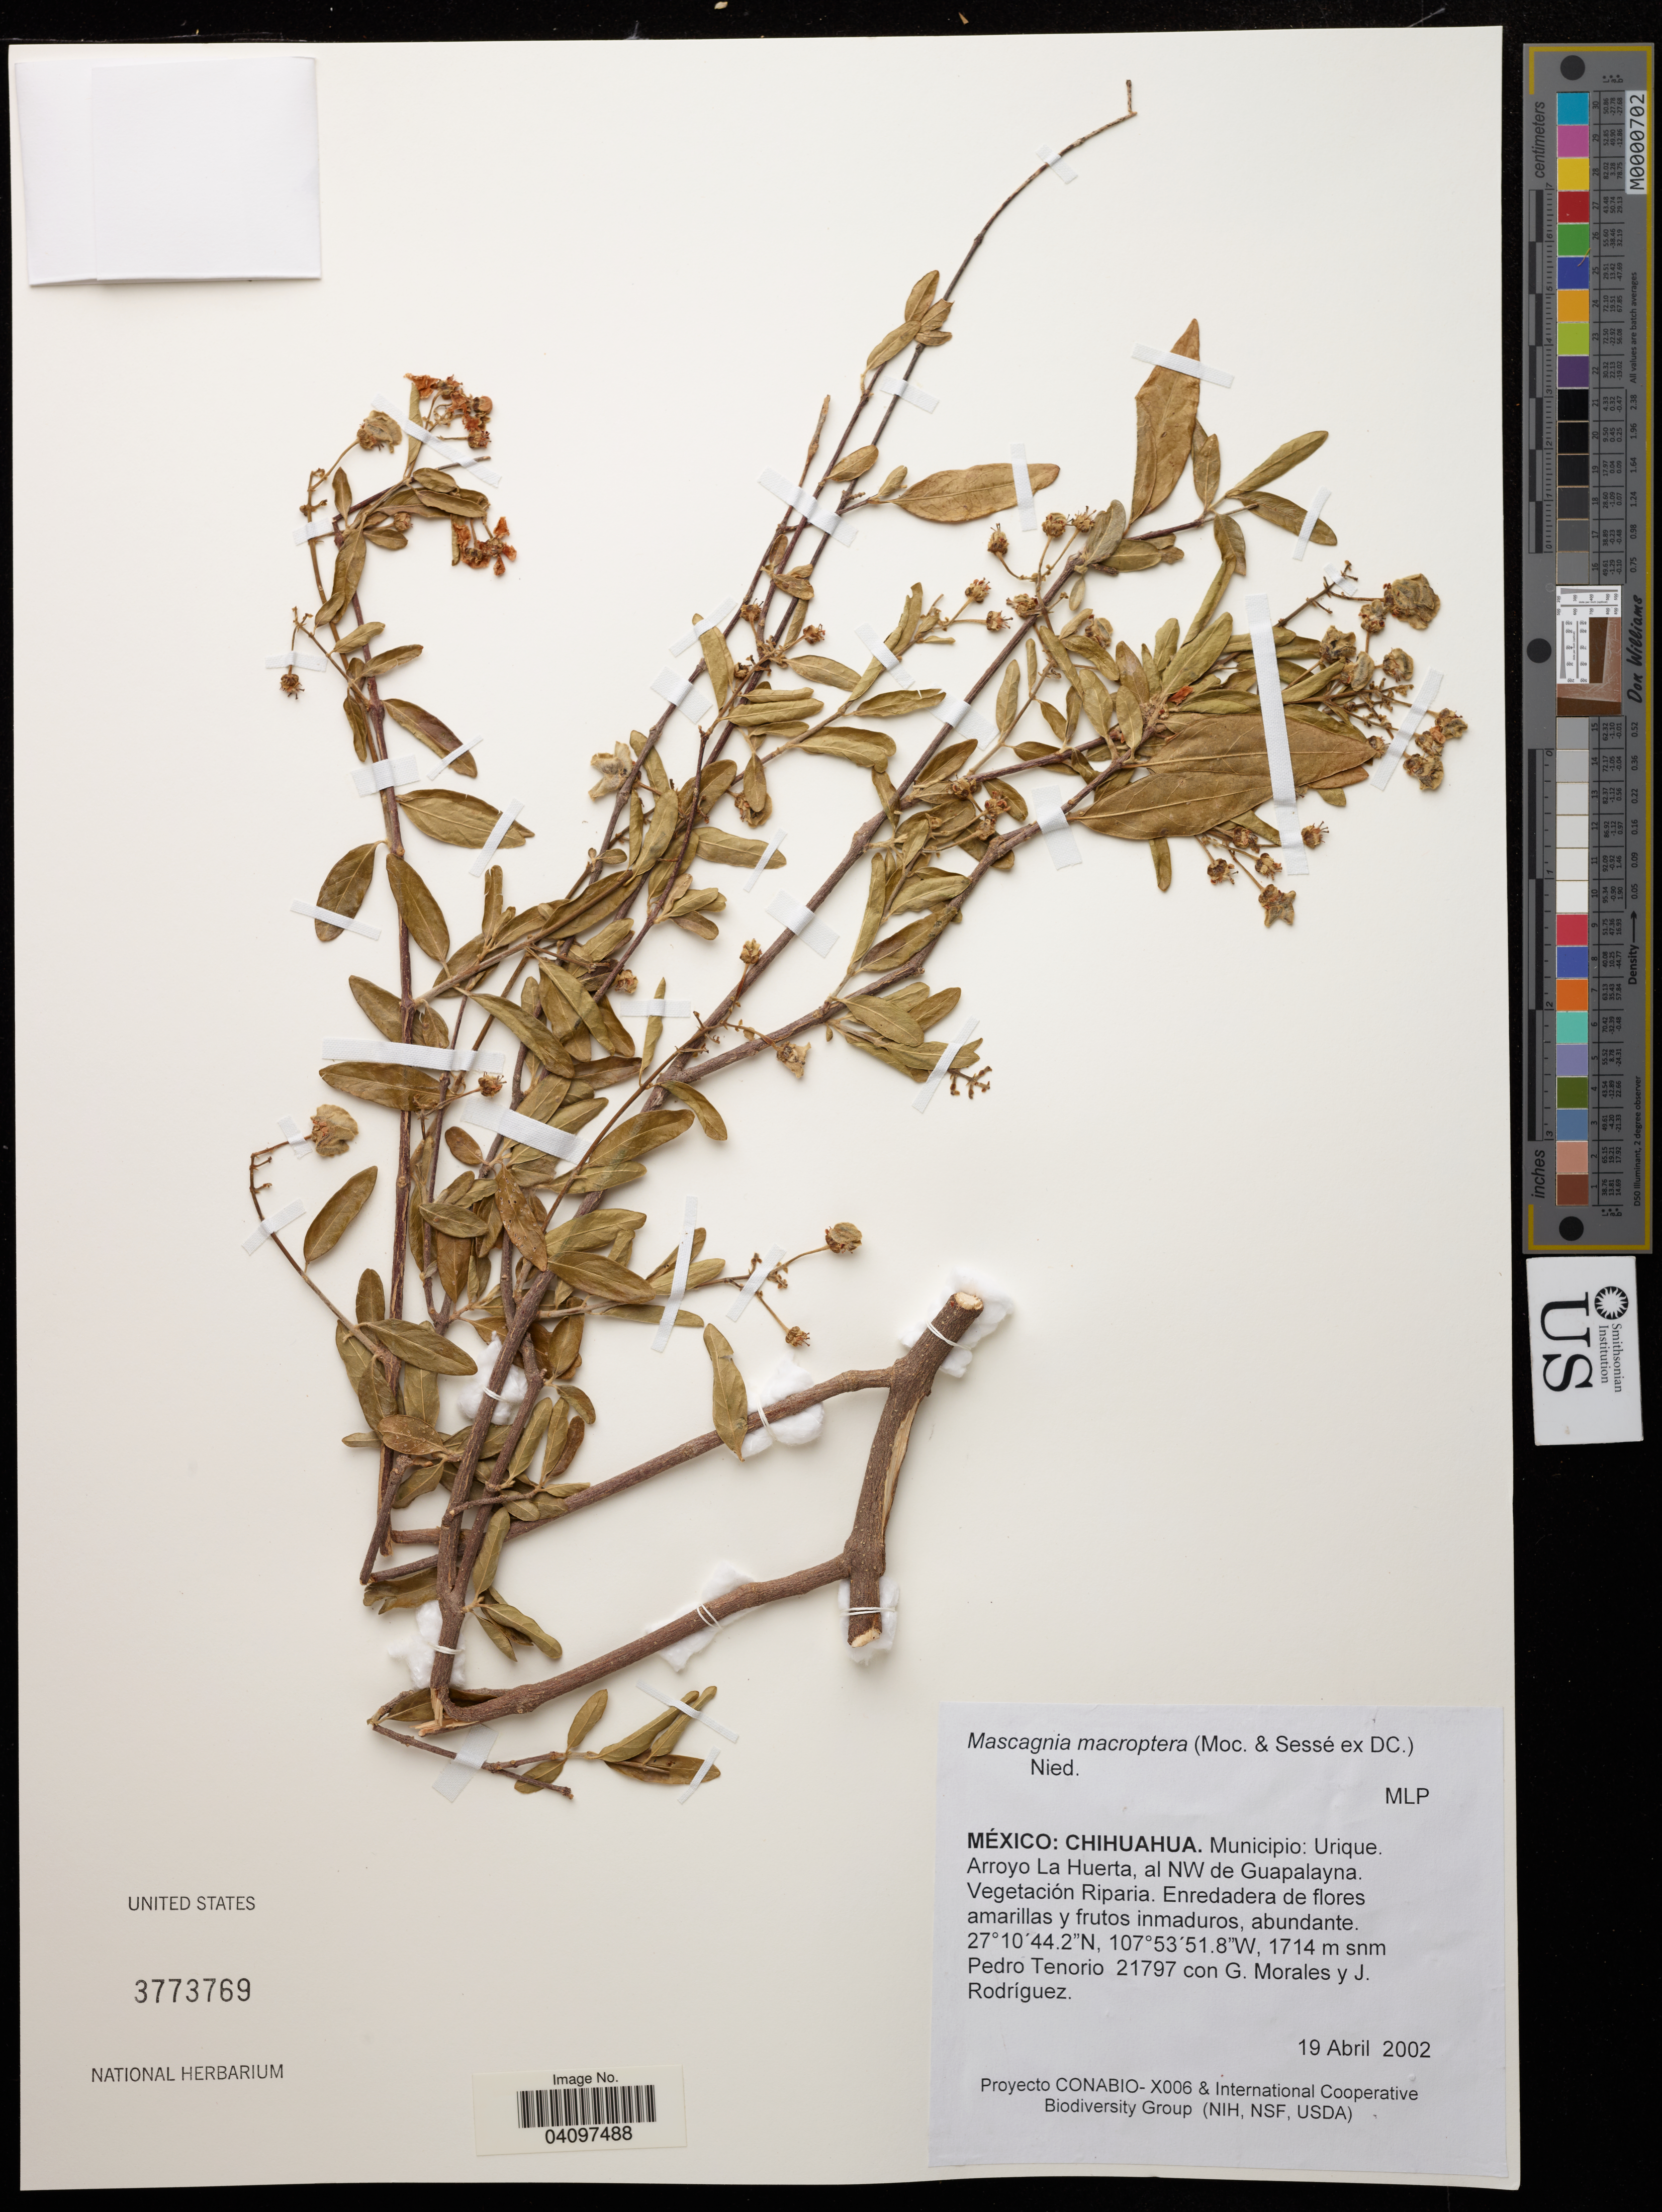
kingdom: Plantae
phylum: Tracheophyta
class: Magnoliopsida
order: Malpighiales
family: Malpighiaceae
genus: Mascagnia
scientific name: Mascagnia macrophylla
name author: Rusby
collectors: Tenorio, P., G. Morales & J. Rodríguez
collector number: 21797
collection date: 2002-04-19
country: Mexico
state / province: Chihuahua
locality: Municopio: Urique, Arroyo La Huerta, al NW de Guapalayna.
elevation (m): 1714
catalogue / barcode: US 3773769